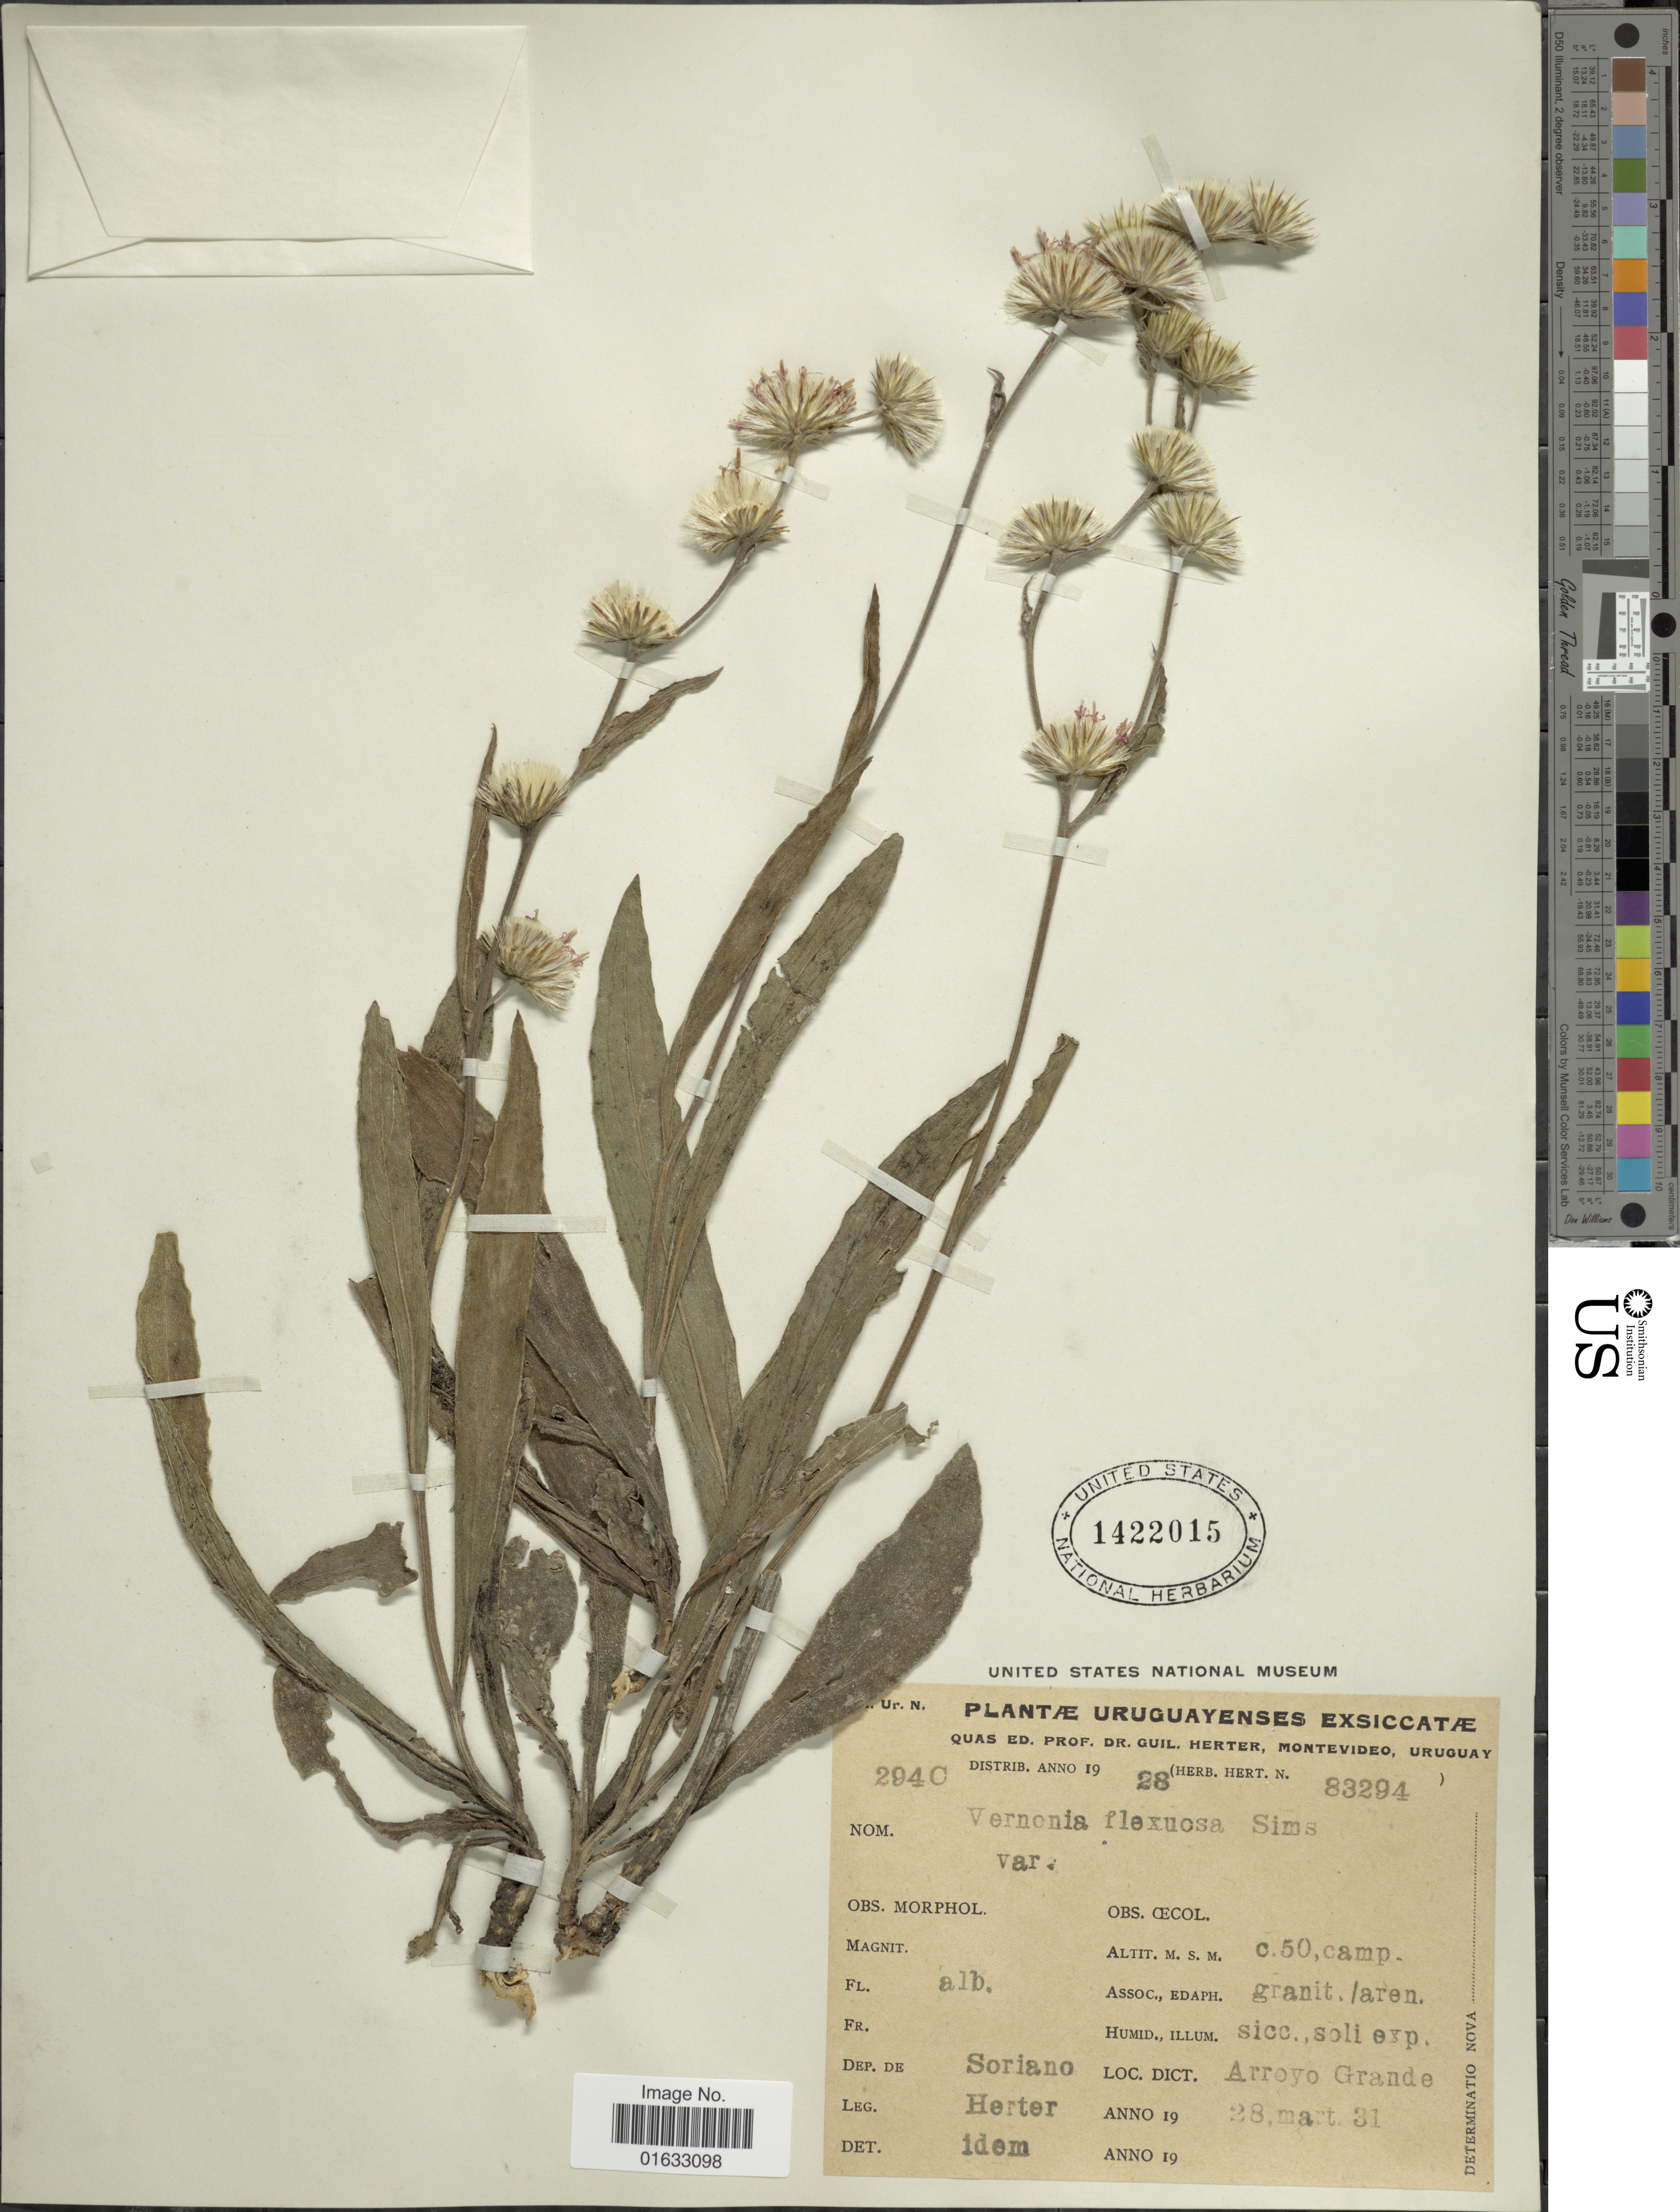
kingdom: Plantae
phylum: Tracheophyta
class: Magnoliopsida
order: Asterales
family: Asteraceae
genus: Chrysolaena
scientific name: Chrysolaena flexuosa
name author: (Sims) H. Rob.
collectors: Herter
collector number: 294C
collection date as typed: Transcribed d/m/y: 28/3/31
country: Uruguay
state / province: Soriano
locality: Uruguayeneses, Dep. de Soriano, Arroyo Grande.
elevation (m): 50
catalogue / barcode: US 1422015